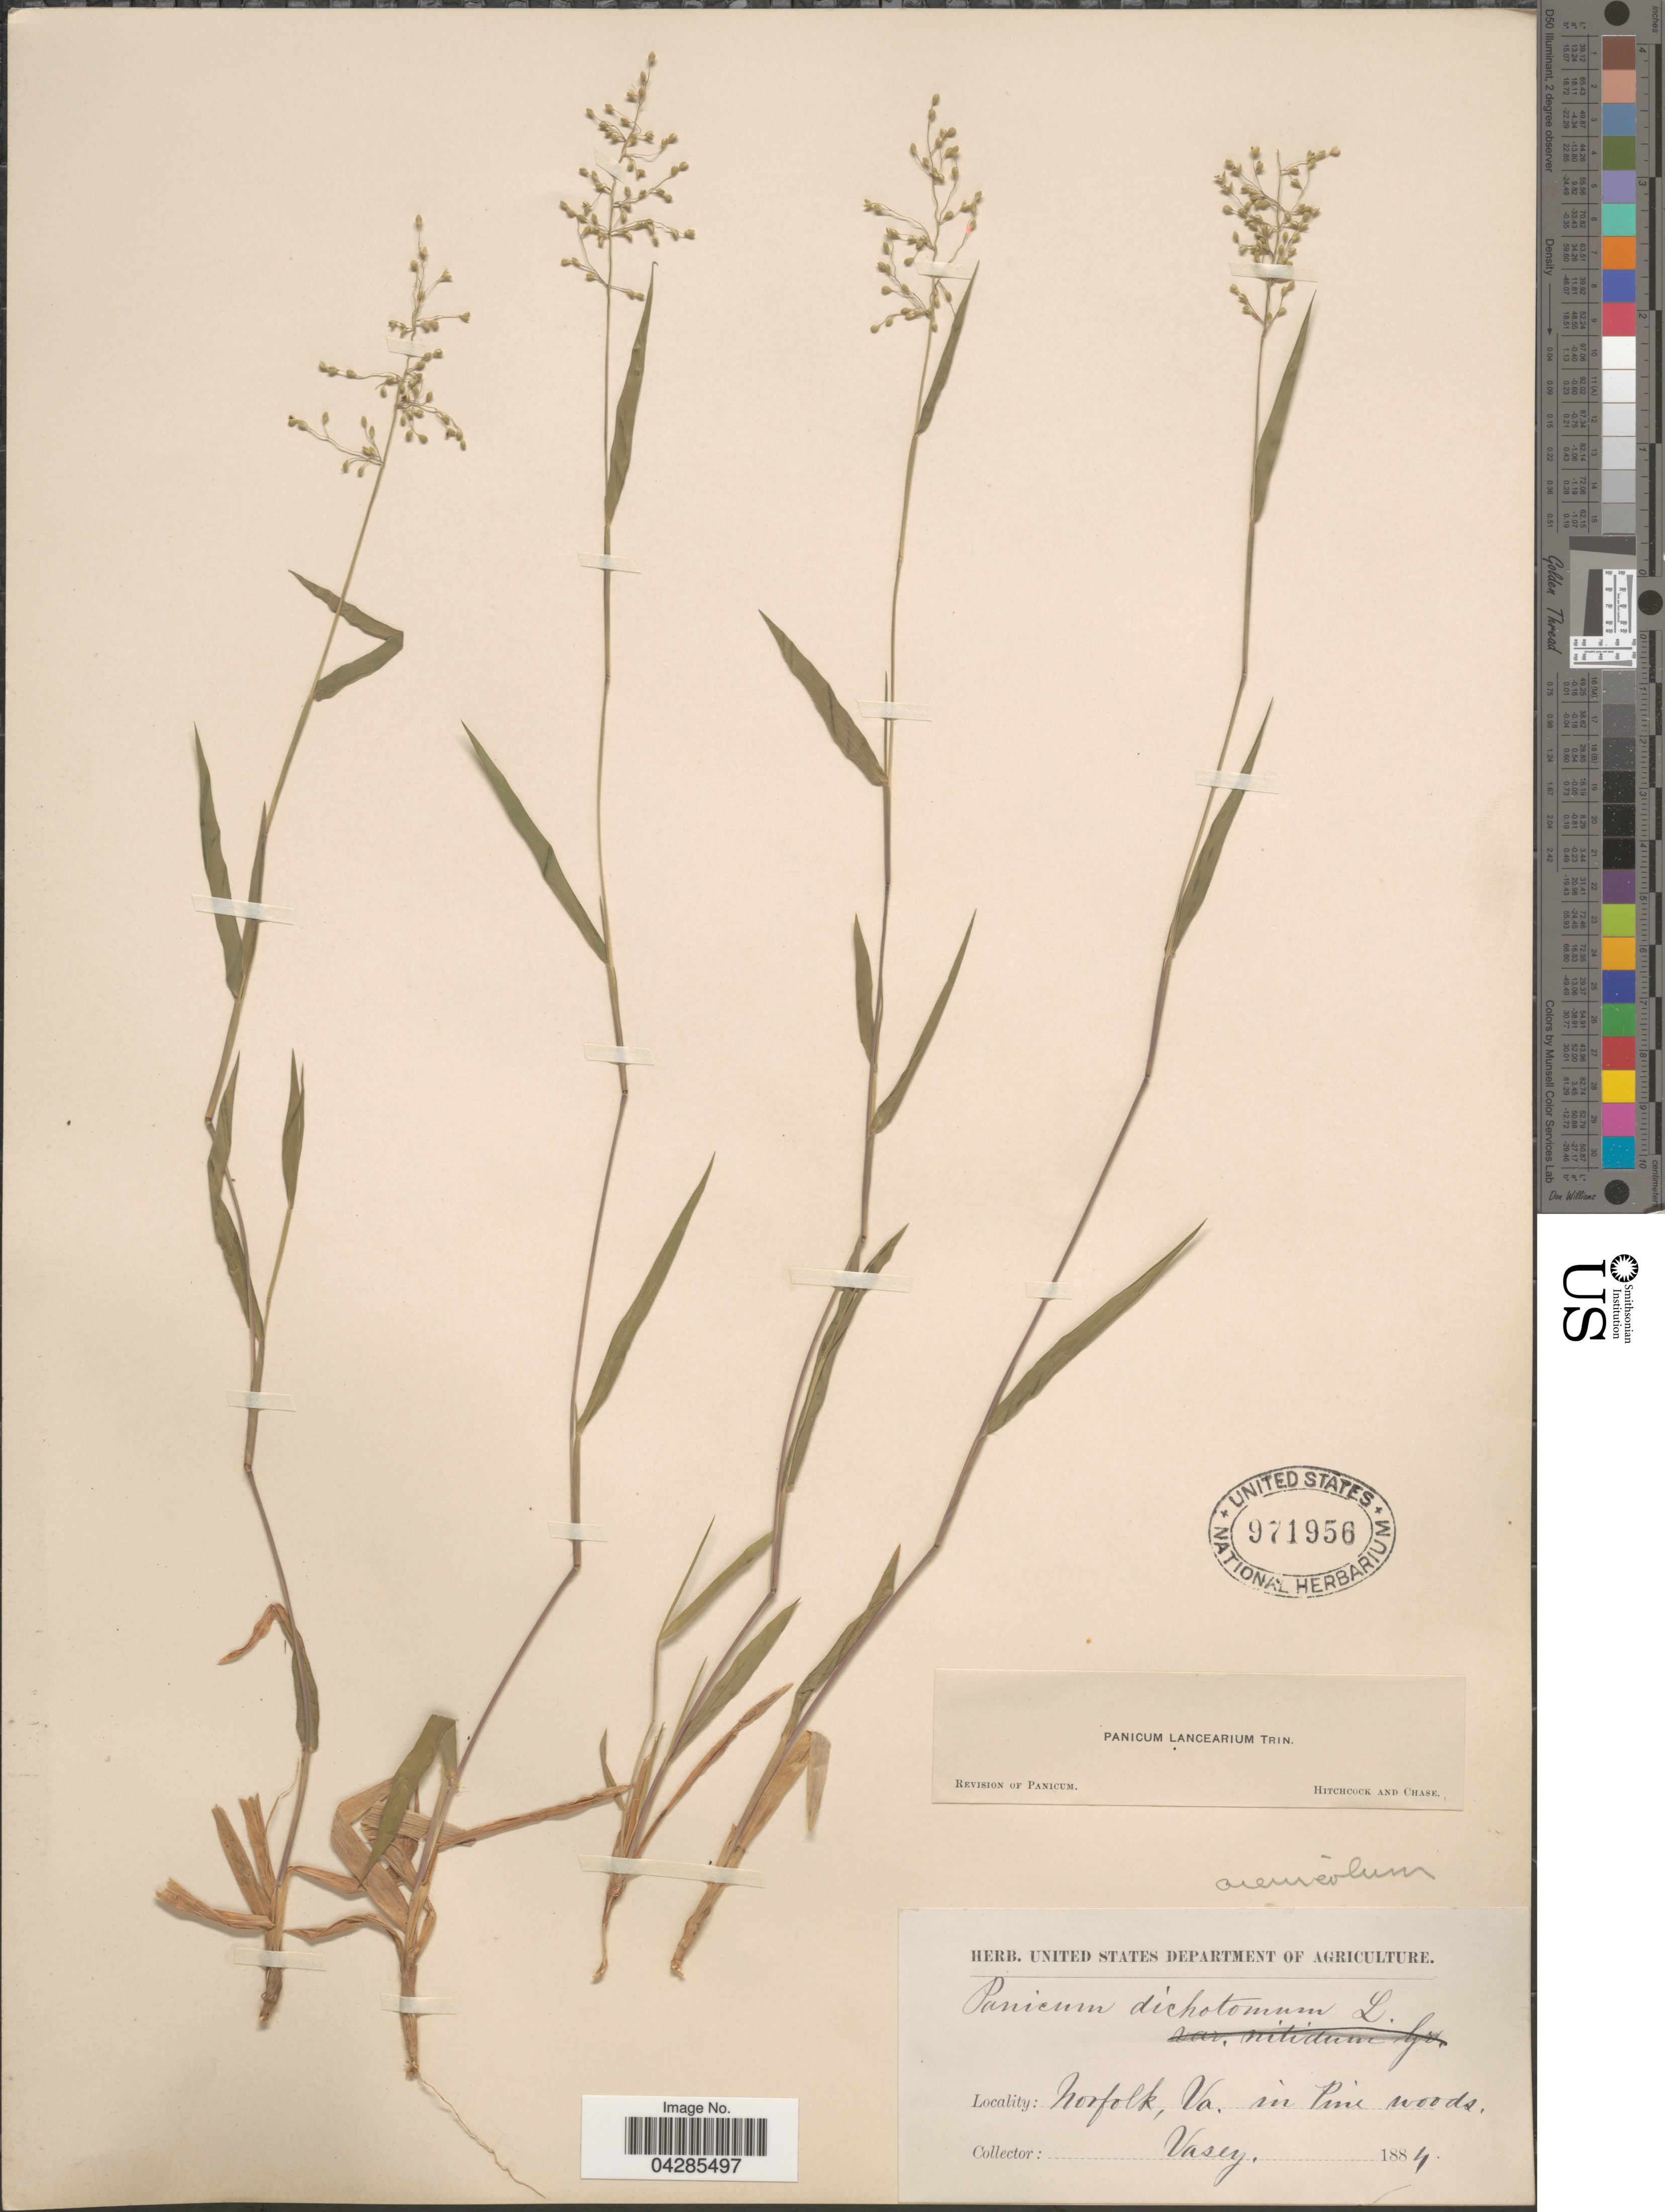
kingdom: Plantae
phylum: Tracheophyta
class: Liliopsida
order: Poales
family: Poaceae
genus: Dichanthelium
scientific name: Dichanthelium portoricense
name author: (Desv. ex Ham.) B.F. Hansen & Wunderlin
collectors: Vasey, --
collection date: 1884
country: United States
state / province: Virginia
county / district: City of Norfolk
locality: Norfolk, in Pine woods.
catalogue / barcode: US 971956